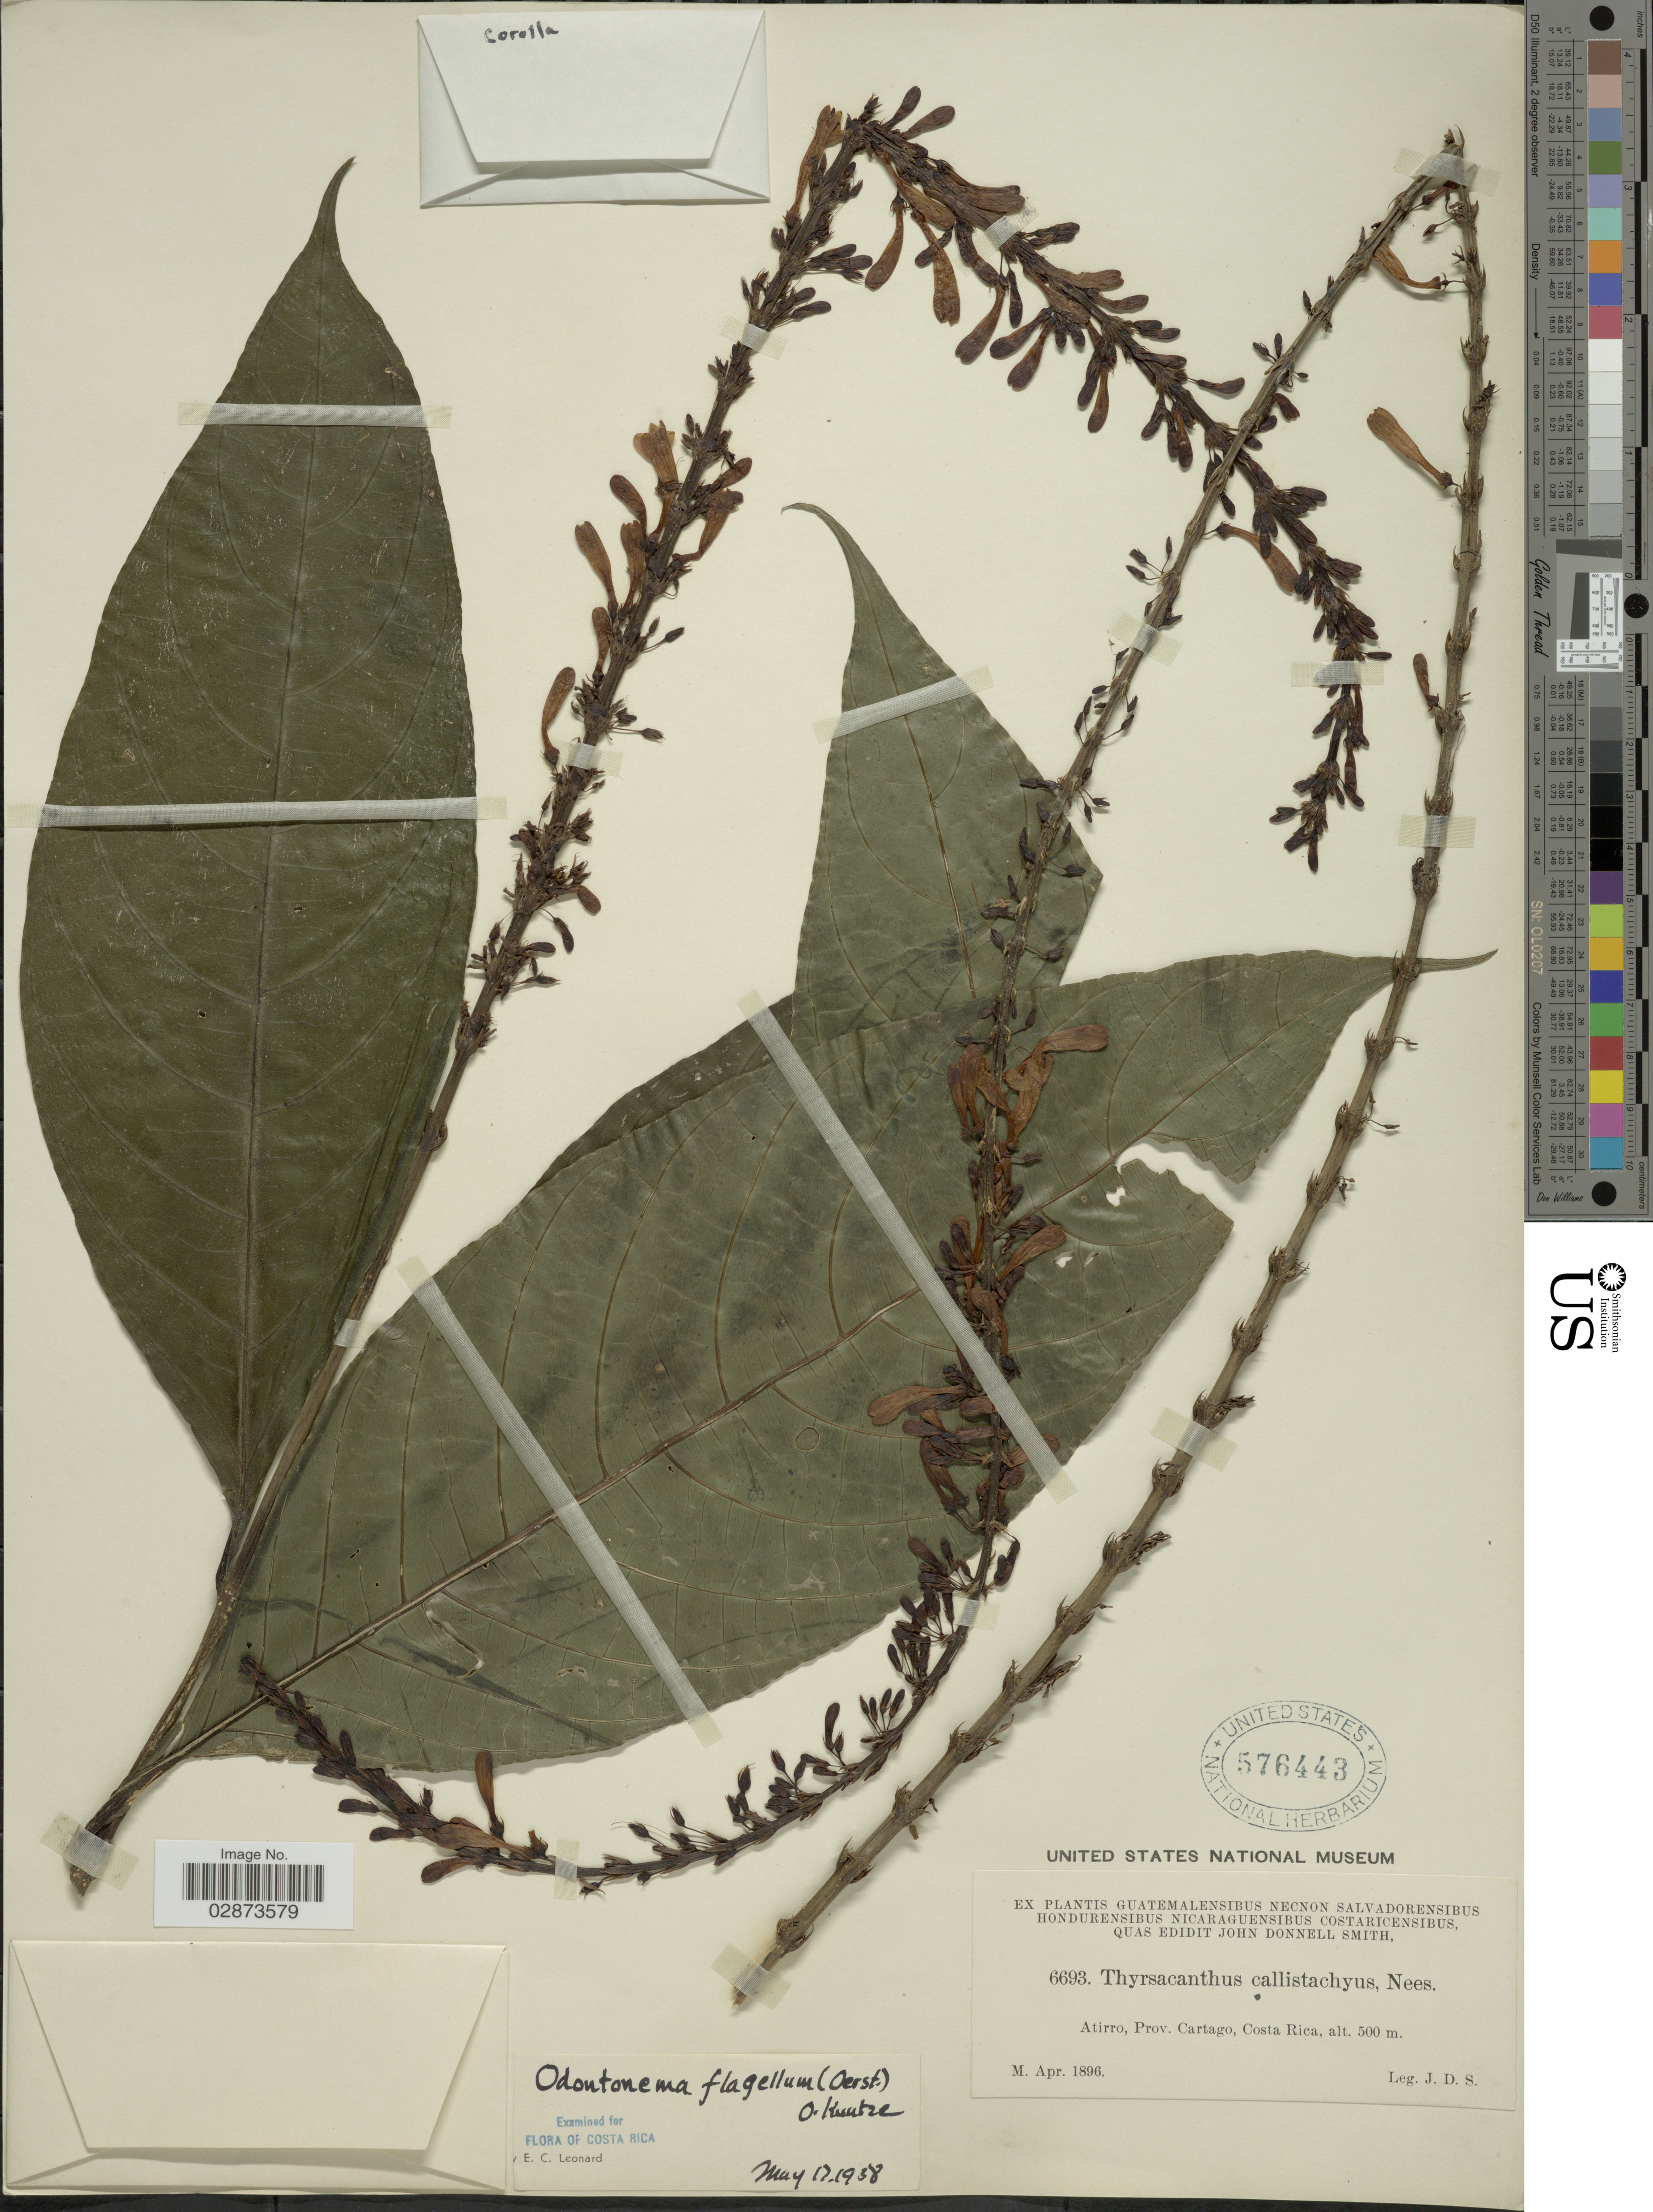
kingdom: Plantae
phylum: Tracheophyta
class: Magnoliopsida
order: Lamiales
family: Acanthaceae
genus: Odontonema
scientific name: Odontonema tubaeforme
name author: (Bertol.) Kuntze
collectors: J. Donnell Smith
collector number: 6693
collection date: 1896-04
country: Costa Rica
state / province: Cartago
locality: Atirro, Prov. Cartago.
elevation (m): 500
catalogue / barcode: US 576443